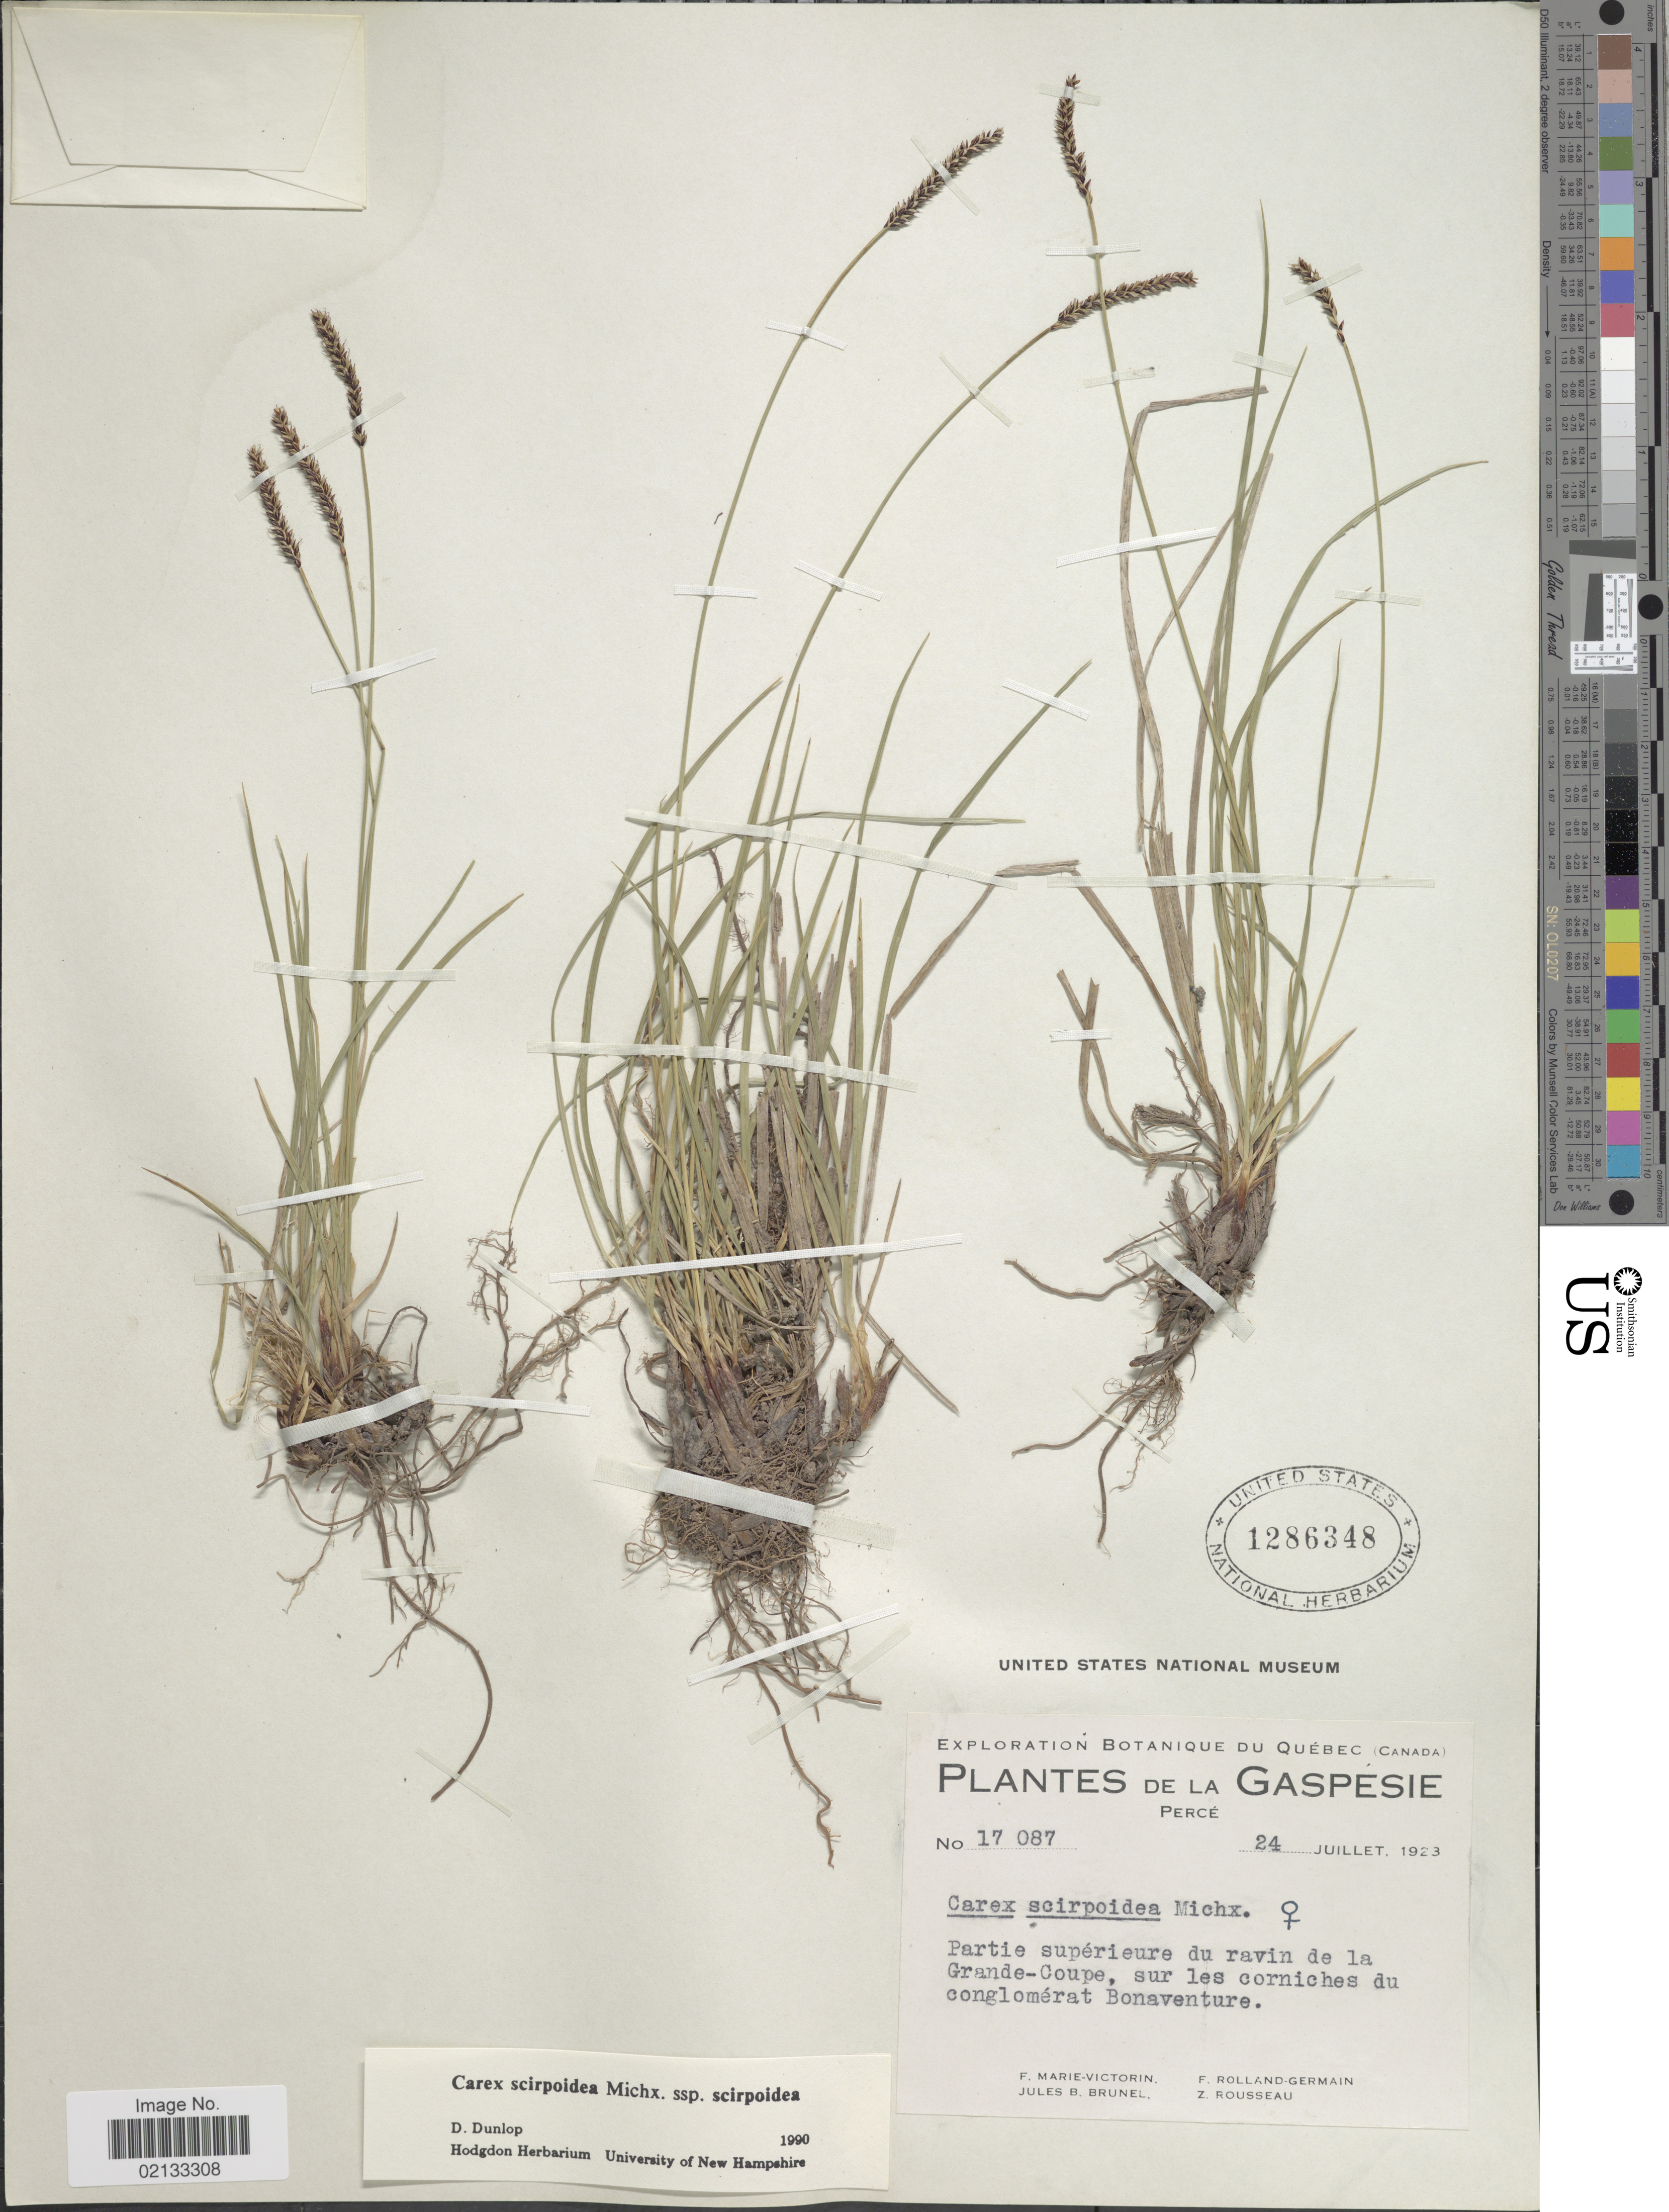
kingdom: Plantae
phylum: Tracheophyta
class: Liliopsida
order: Poales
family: Cyperaceae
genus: Carex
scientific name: Carex scirpoidea subsp. scirpoidea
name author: Michx.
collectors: F. Marie-Victorin, J. Brunel, Rolland-Germain & Z. Rousseau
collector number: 17087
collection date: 1923-07-24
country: Canada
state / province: Quebec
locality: De La Gaspesie, Percé, Partie supérieure du ravin de la Grande-Coupe, sur les corniches de conglomérat Bonaventure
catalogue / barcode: US 1286348